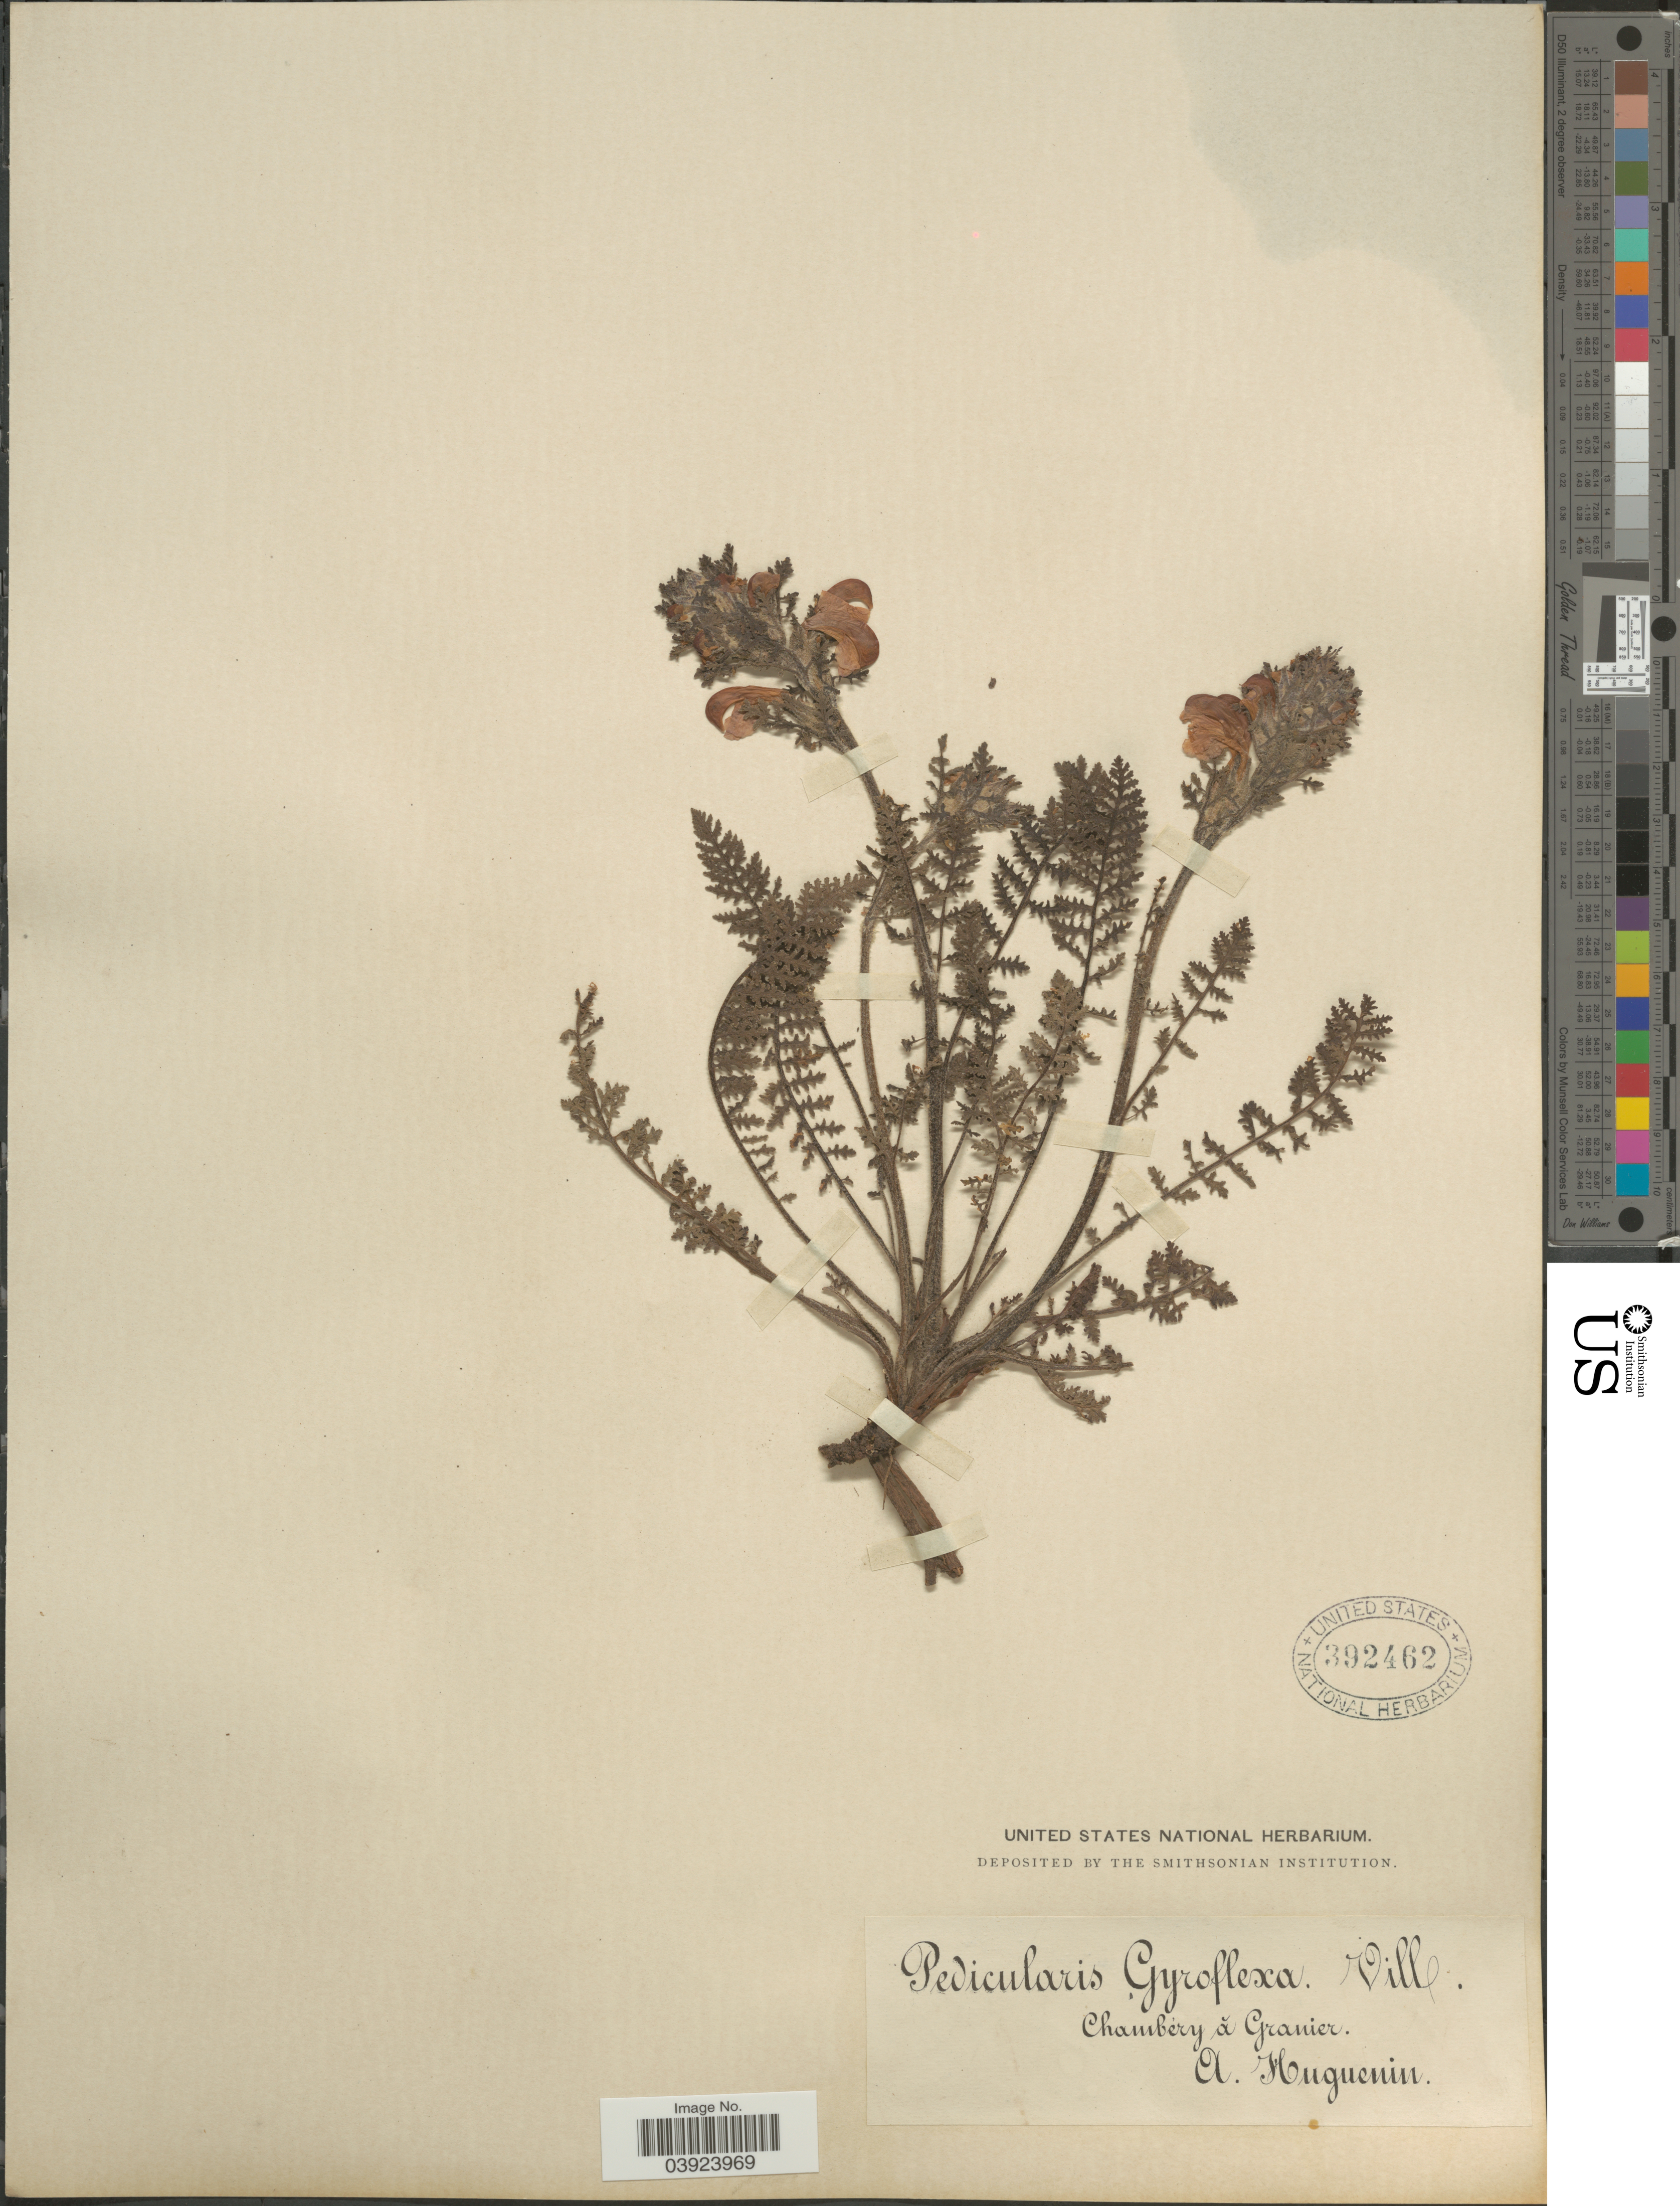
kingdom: Plantae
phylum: Tracheophyta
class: Magnoliopsida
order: Lamiales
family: Orobanchaceae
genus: Pedicularis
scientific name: Pedicularis gyroflexa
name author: Vill.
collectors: A. Huguenin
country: France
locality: Chambery á Granier.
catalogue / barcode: US 392462